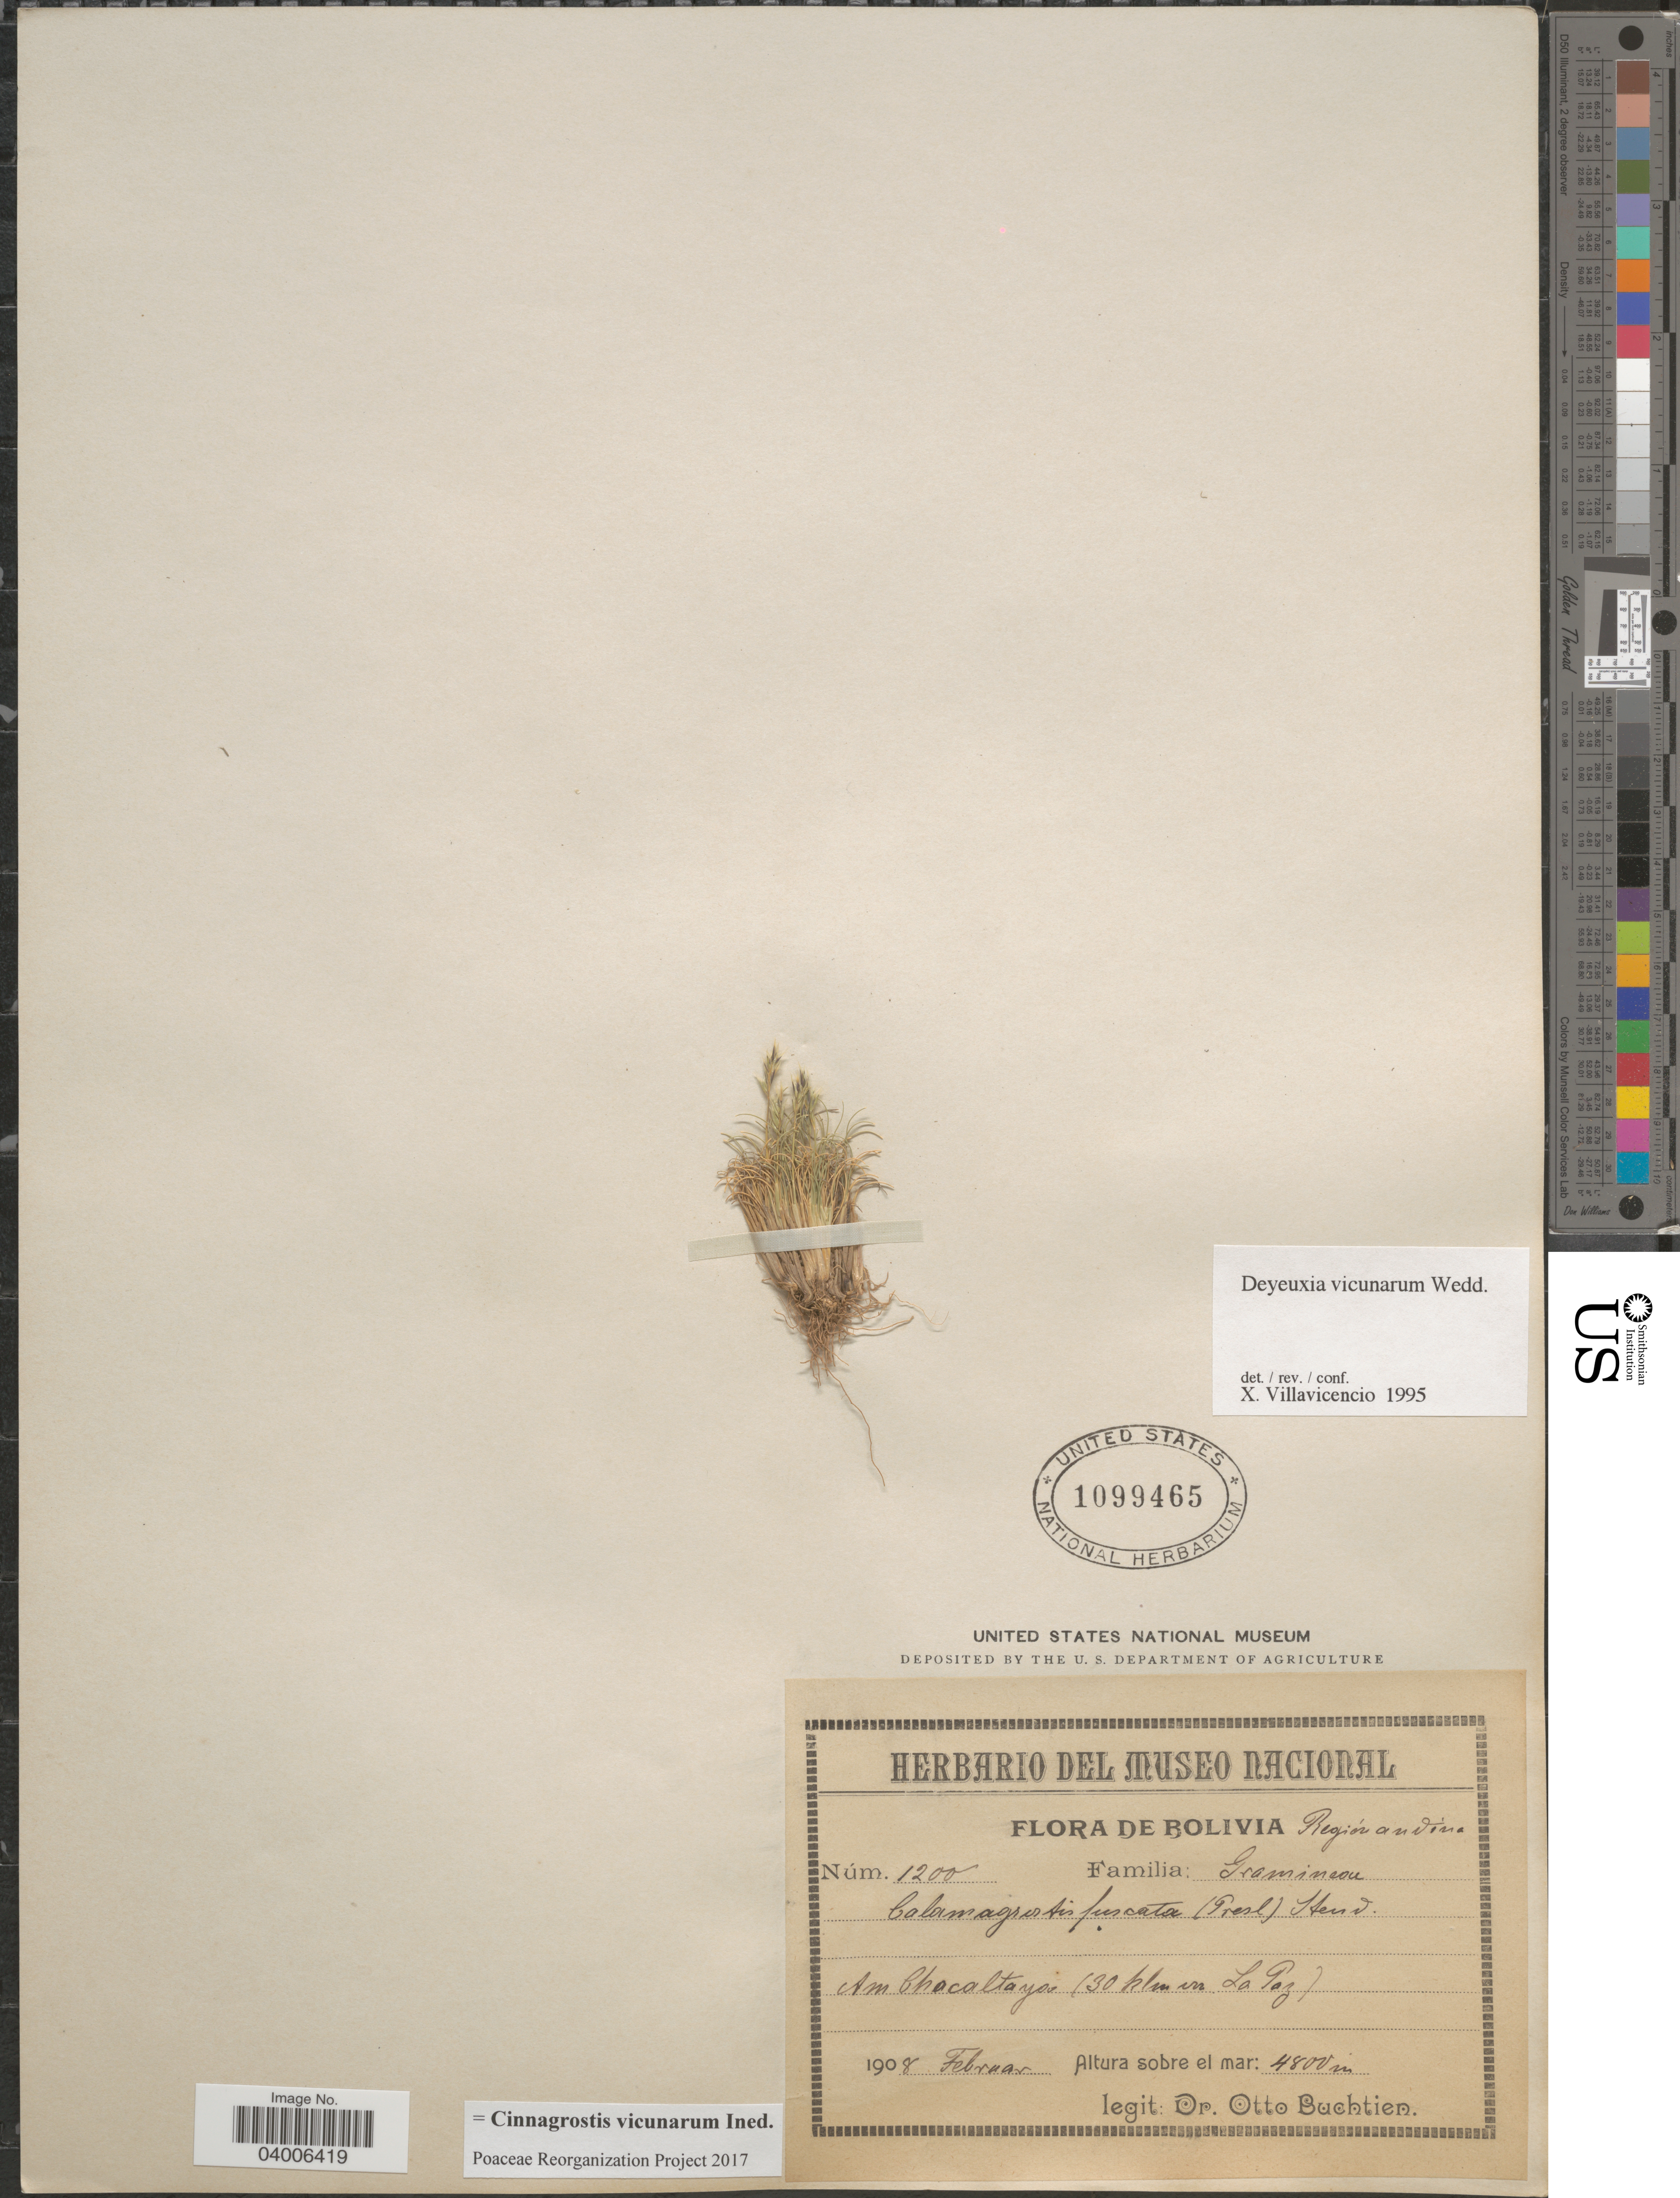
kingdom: Plantae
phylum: Tracheophyta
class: Liliopsida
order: Poales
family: Poaceae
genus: Cinnagrostis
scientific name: Cinnagrostis vicunarum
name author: (Wedd.) P.M. Peterson et al.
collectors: O. Buchtien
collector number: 1200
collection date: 1908-02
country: Bolivia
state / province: La Paz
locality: Región andina. Am Chocaltaya (30klm in La Paz).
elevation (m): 4800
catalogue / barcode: US 1099465